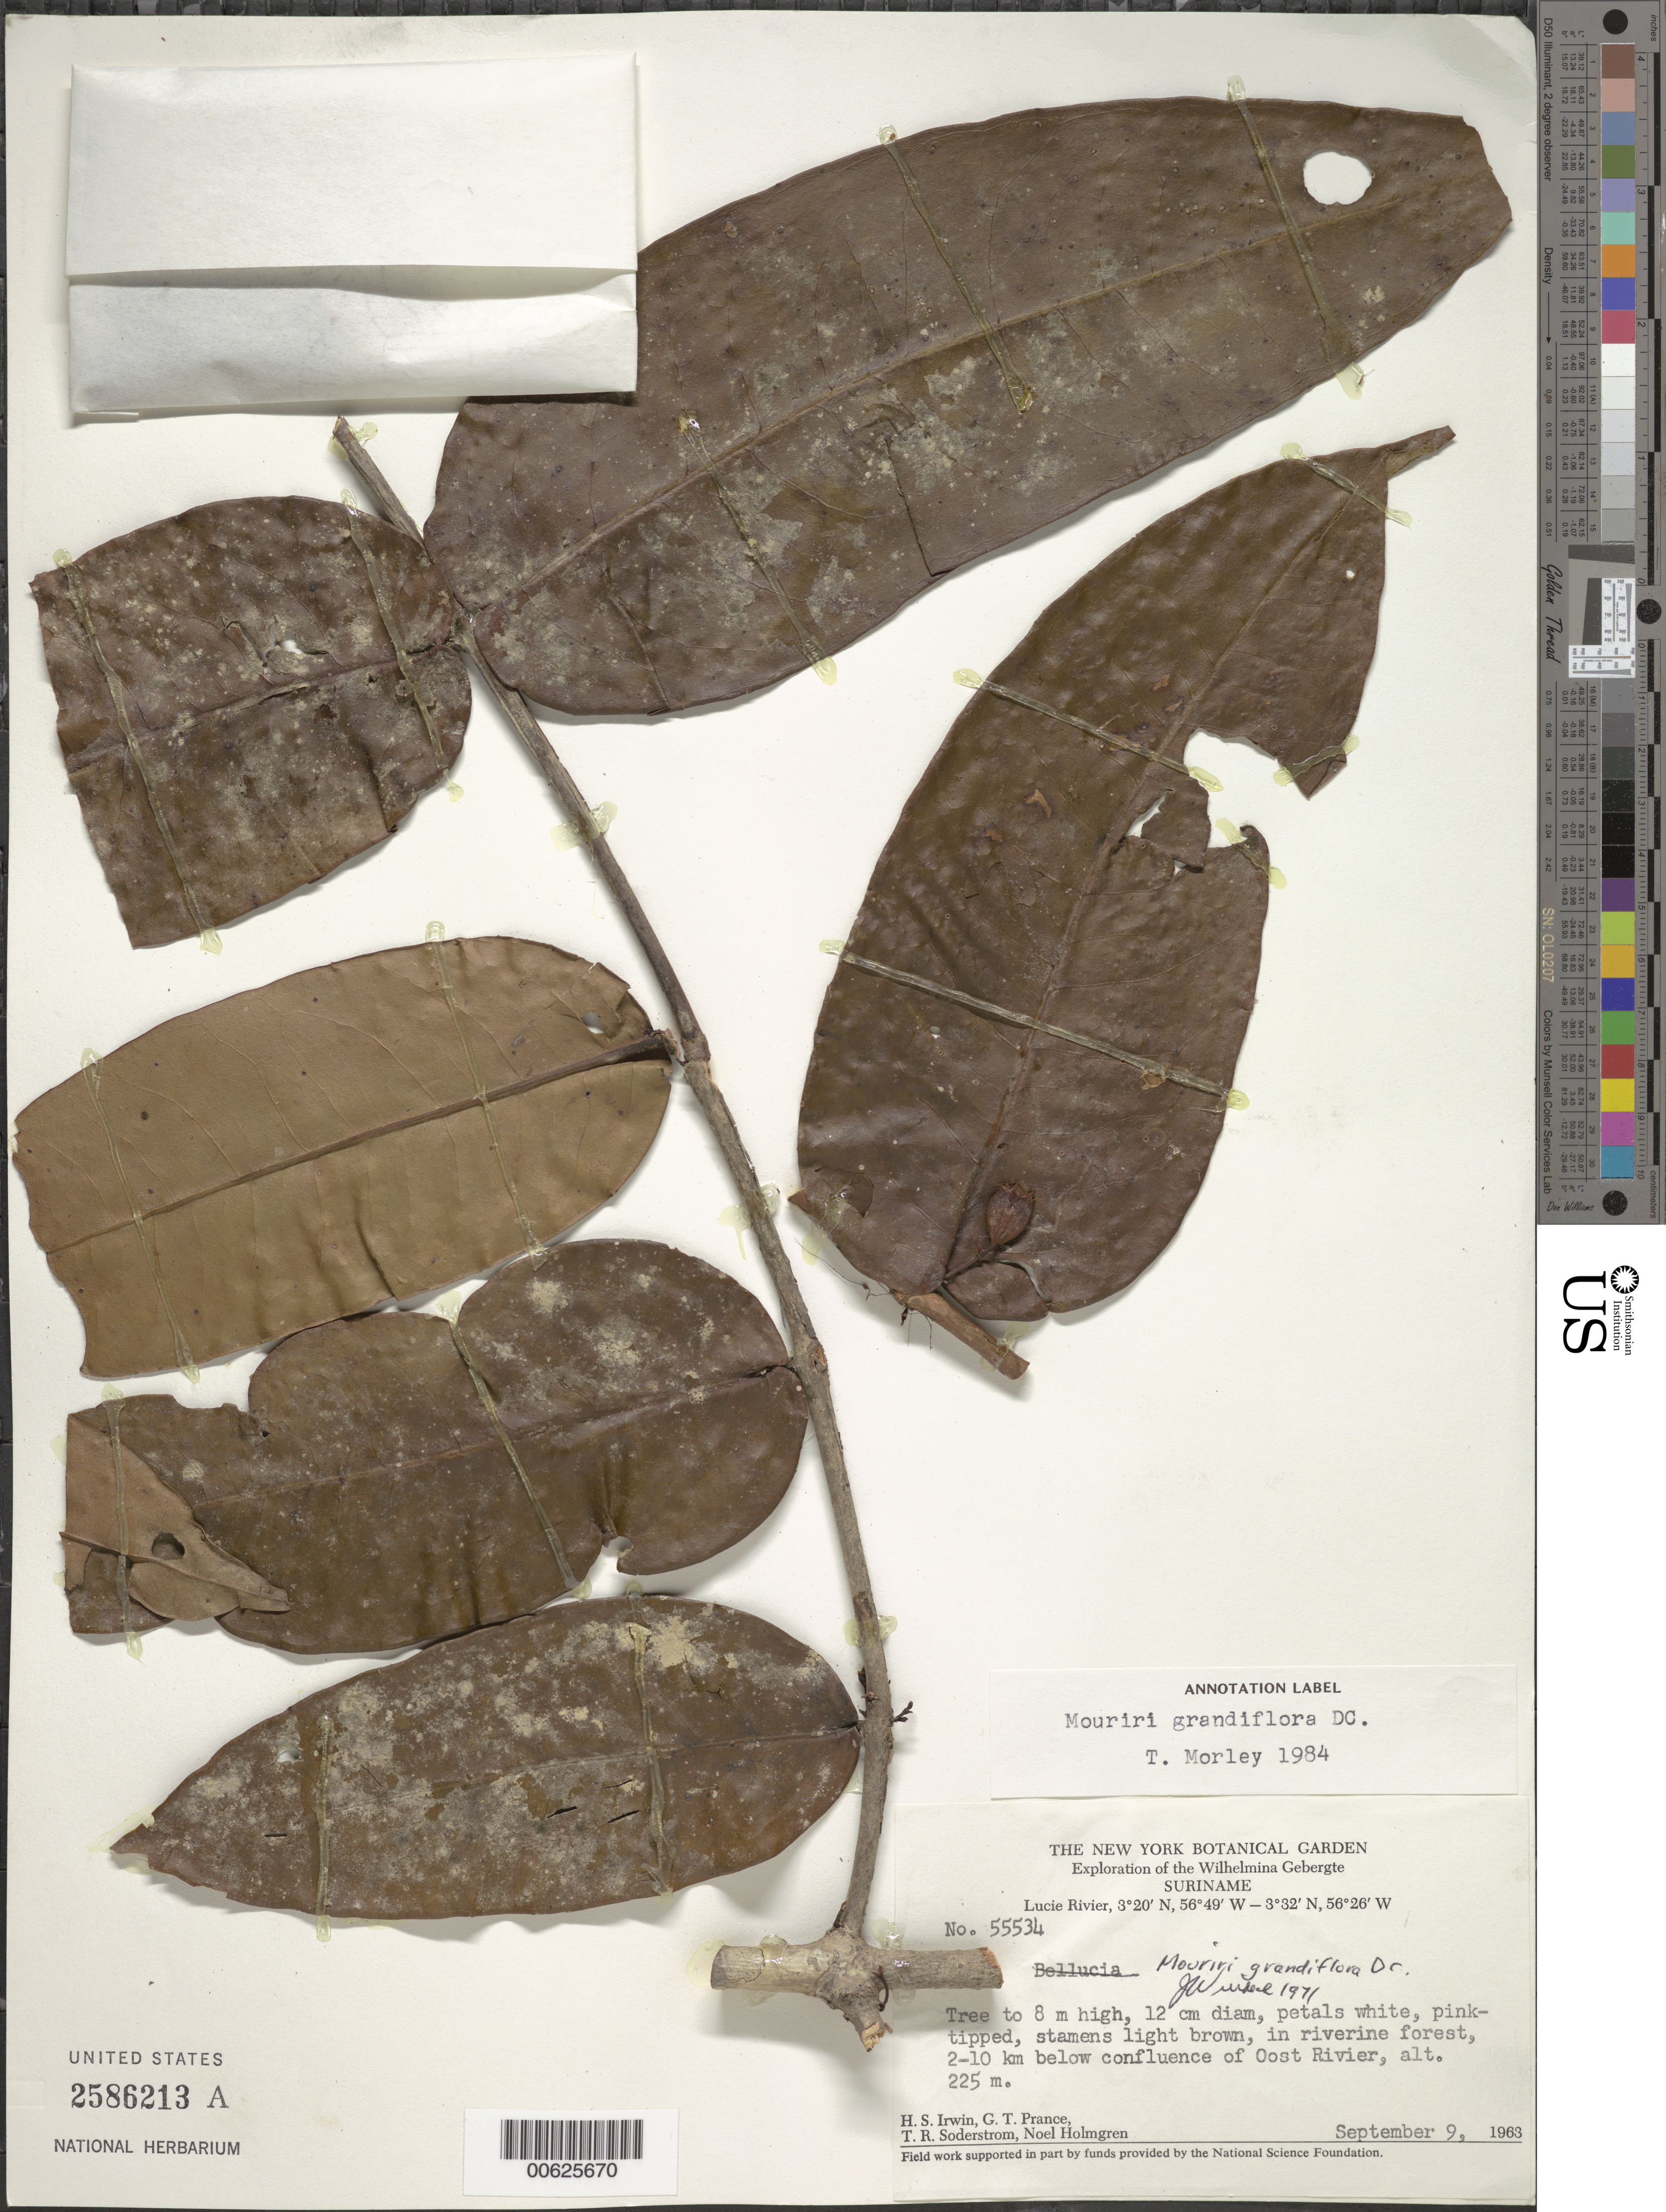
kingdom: Plantae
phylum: Tracheophyta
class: Magnoliopsida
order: Myrtales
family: Melastomataceae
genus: Mouriri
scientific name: Mouriri grandiflora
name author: DC.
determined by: Morley, T.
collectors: H. Irwin, G. T. Prance, T. R. Soderstrom & N. H. Holmgren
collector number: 55534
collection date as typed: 9-Sep-63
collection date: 1963-09-09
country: Suriname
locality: Lucie R., 2-10 km below confl. with Oost R., Wilhelmina Gebergte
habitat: Riverine forest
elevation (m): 225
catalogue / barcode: US 2586213A